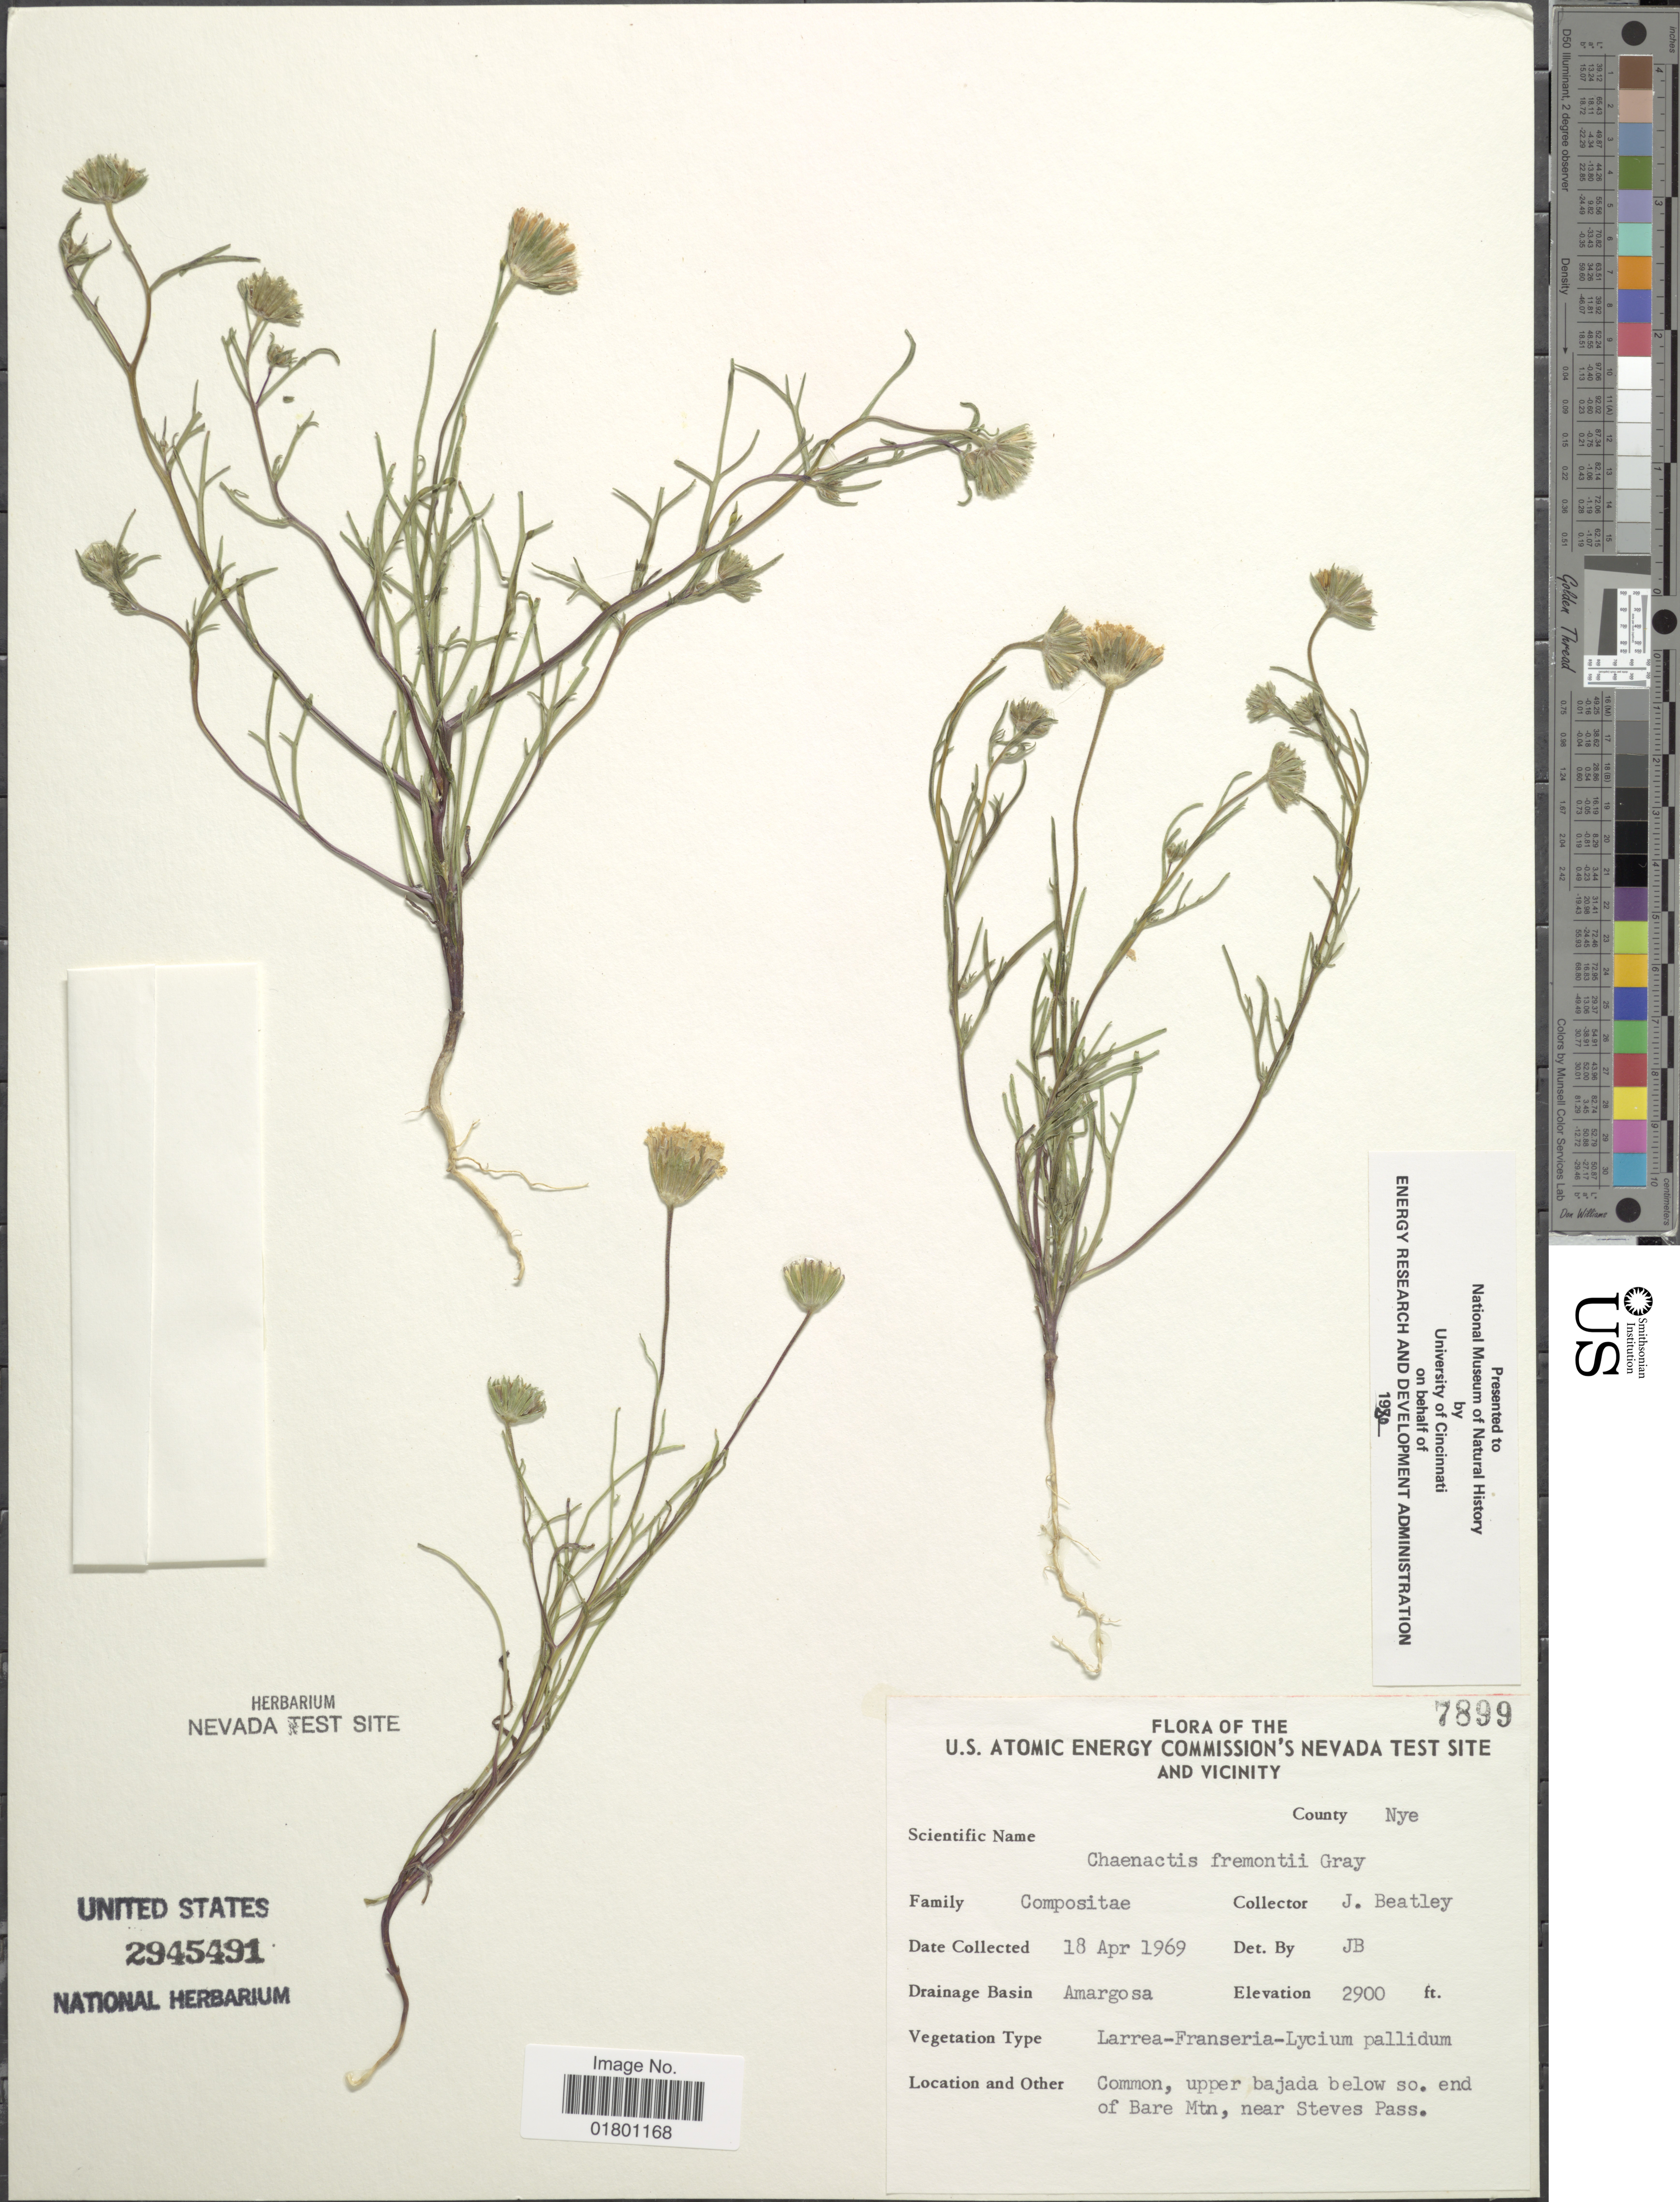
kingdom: Plantae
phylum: Tracheophyta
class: Magnoliopsida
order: Asterales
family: Asteraceae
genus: Chaenactis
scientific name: Chaenactis fremontii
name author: A. Gray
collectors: J. C. Beatley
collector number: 7899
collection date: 1969-04-18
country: United States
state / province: Nevada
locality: U.S. Atomic Energy Commission's Nevada Test Site and Vicinity, County Nye, Amargosa, Common, upper bajada below so. end of Bare Mtn, near Steves Pass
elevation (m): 884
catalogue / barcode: US 2945491